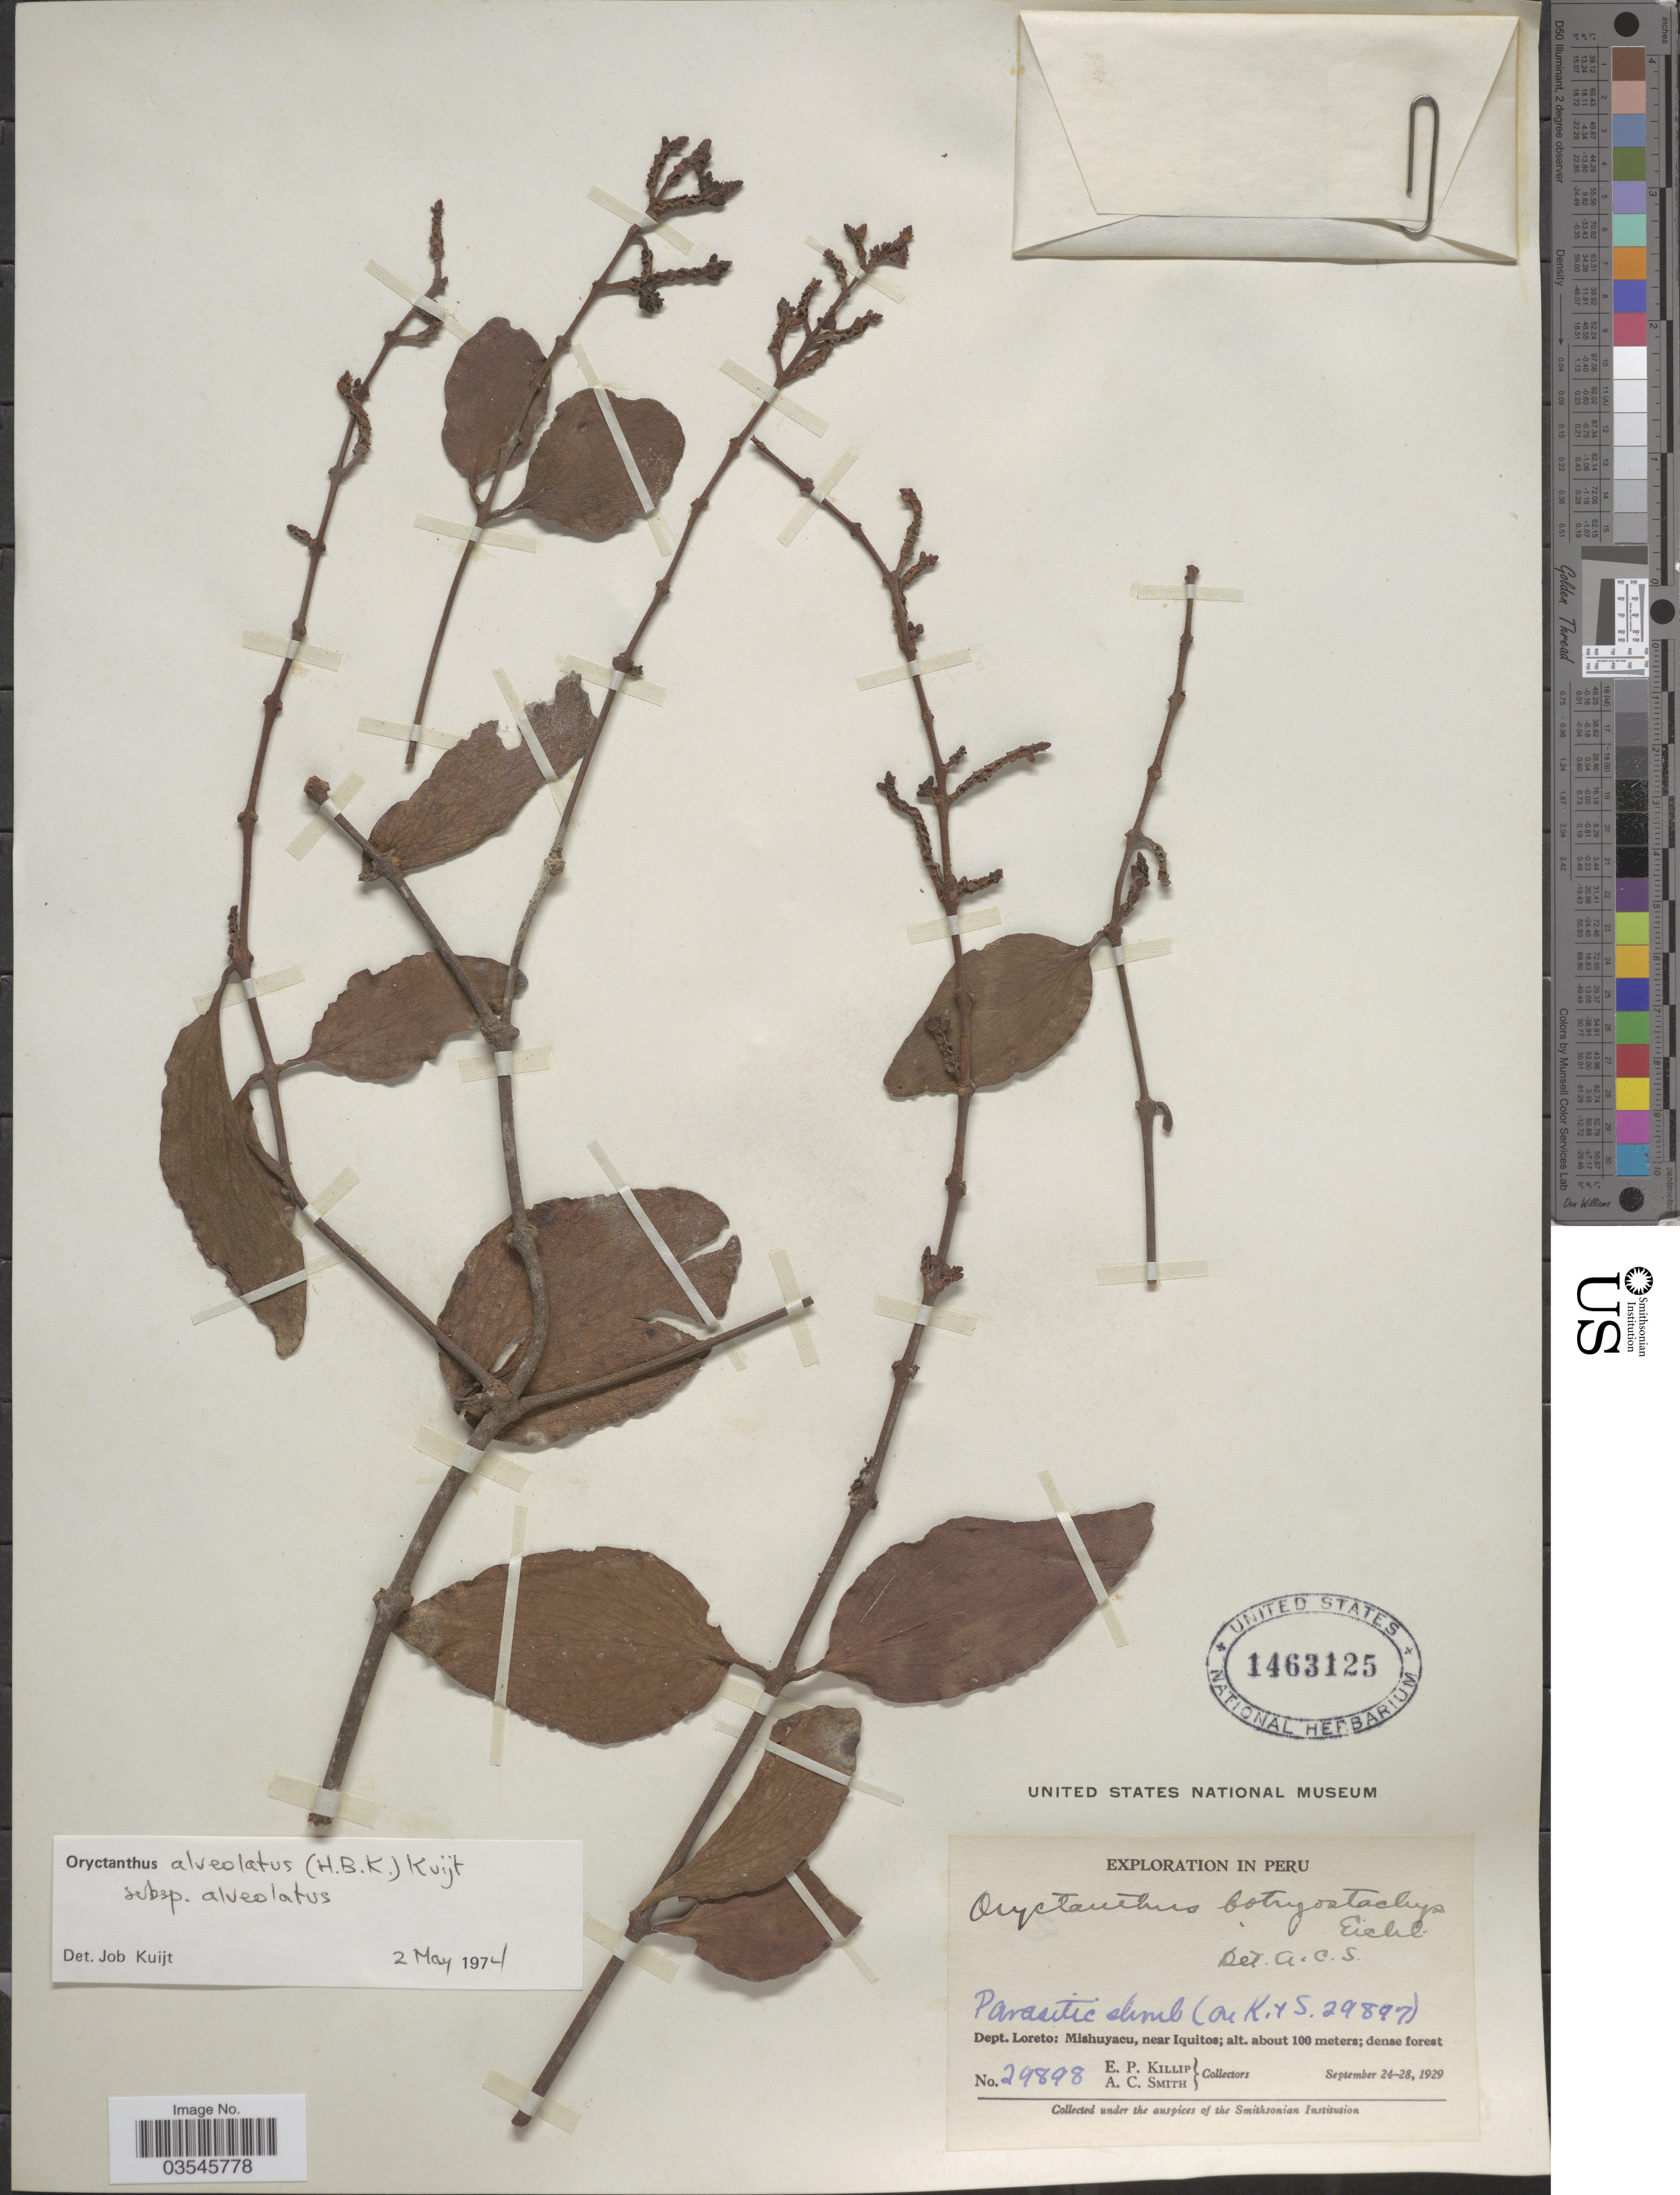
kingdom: Plantae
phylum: Tracheophyta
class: Magnoliopsida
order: Santalales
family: Loranthaceae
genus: Oryctanthus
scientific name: Oryctanthus alveolatus subsp. alveolatus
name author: (Kunth) Kuijt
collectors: E. P. Killip & A. C. Smith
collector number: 29898*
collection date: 1929-09-24/1929-09-28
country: Peru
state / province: Loreto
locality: Dept. Loreto: Mishuyacu, near Iquitos.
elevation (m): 100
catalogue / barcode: US 1463125